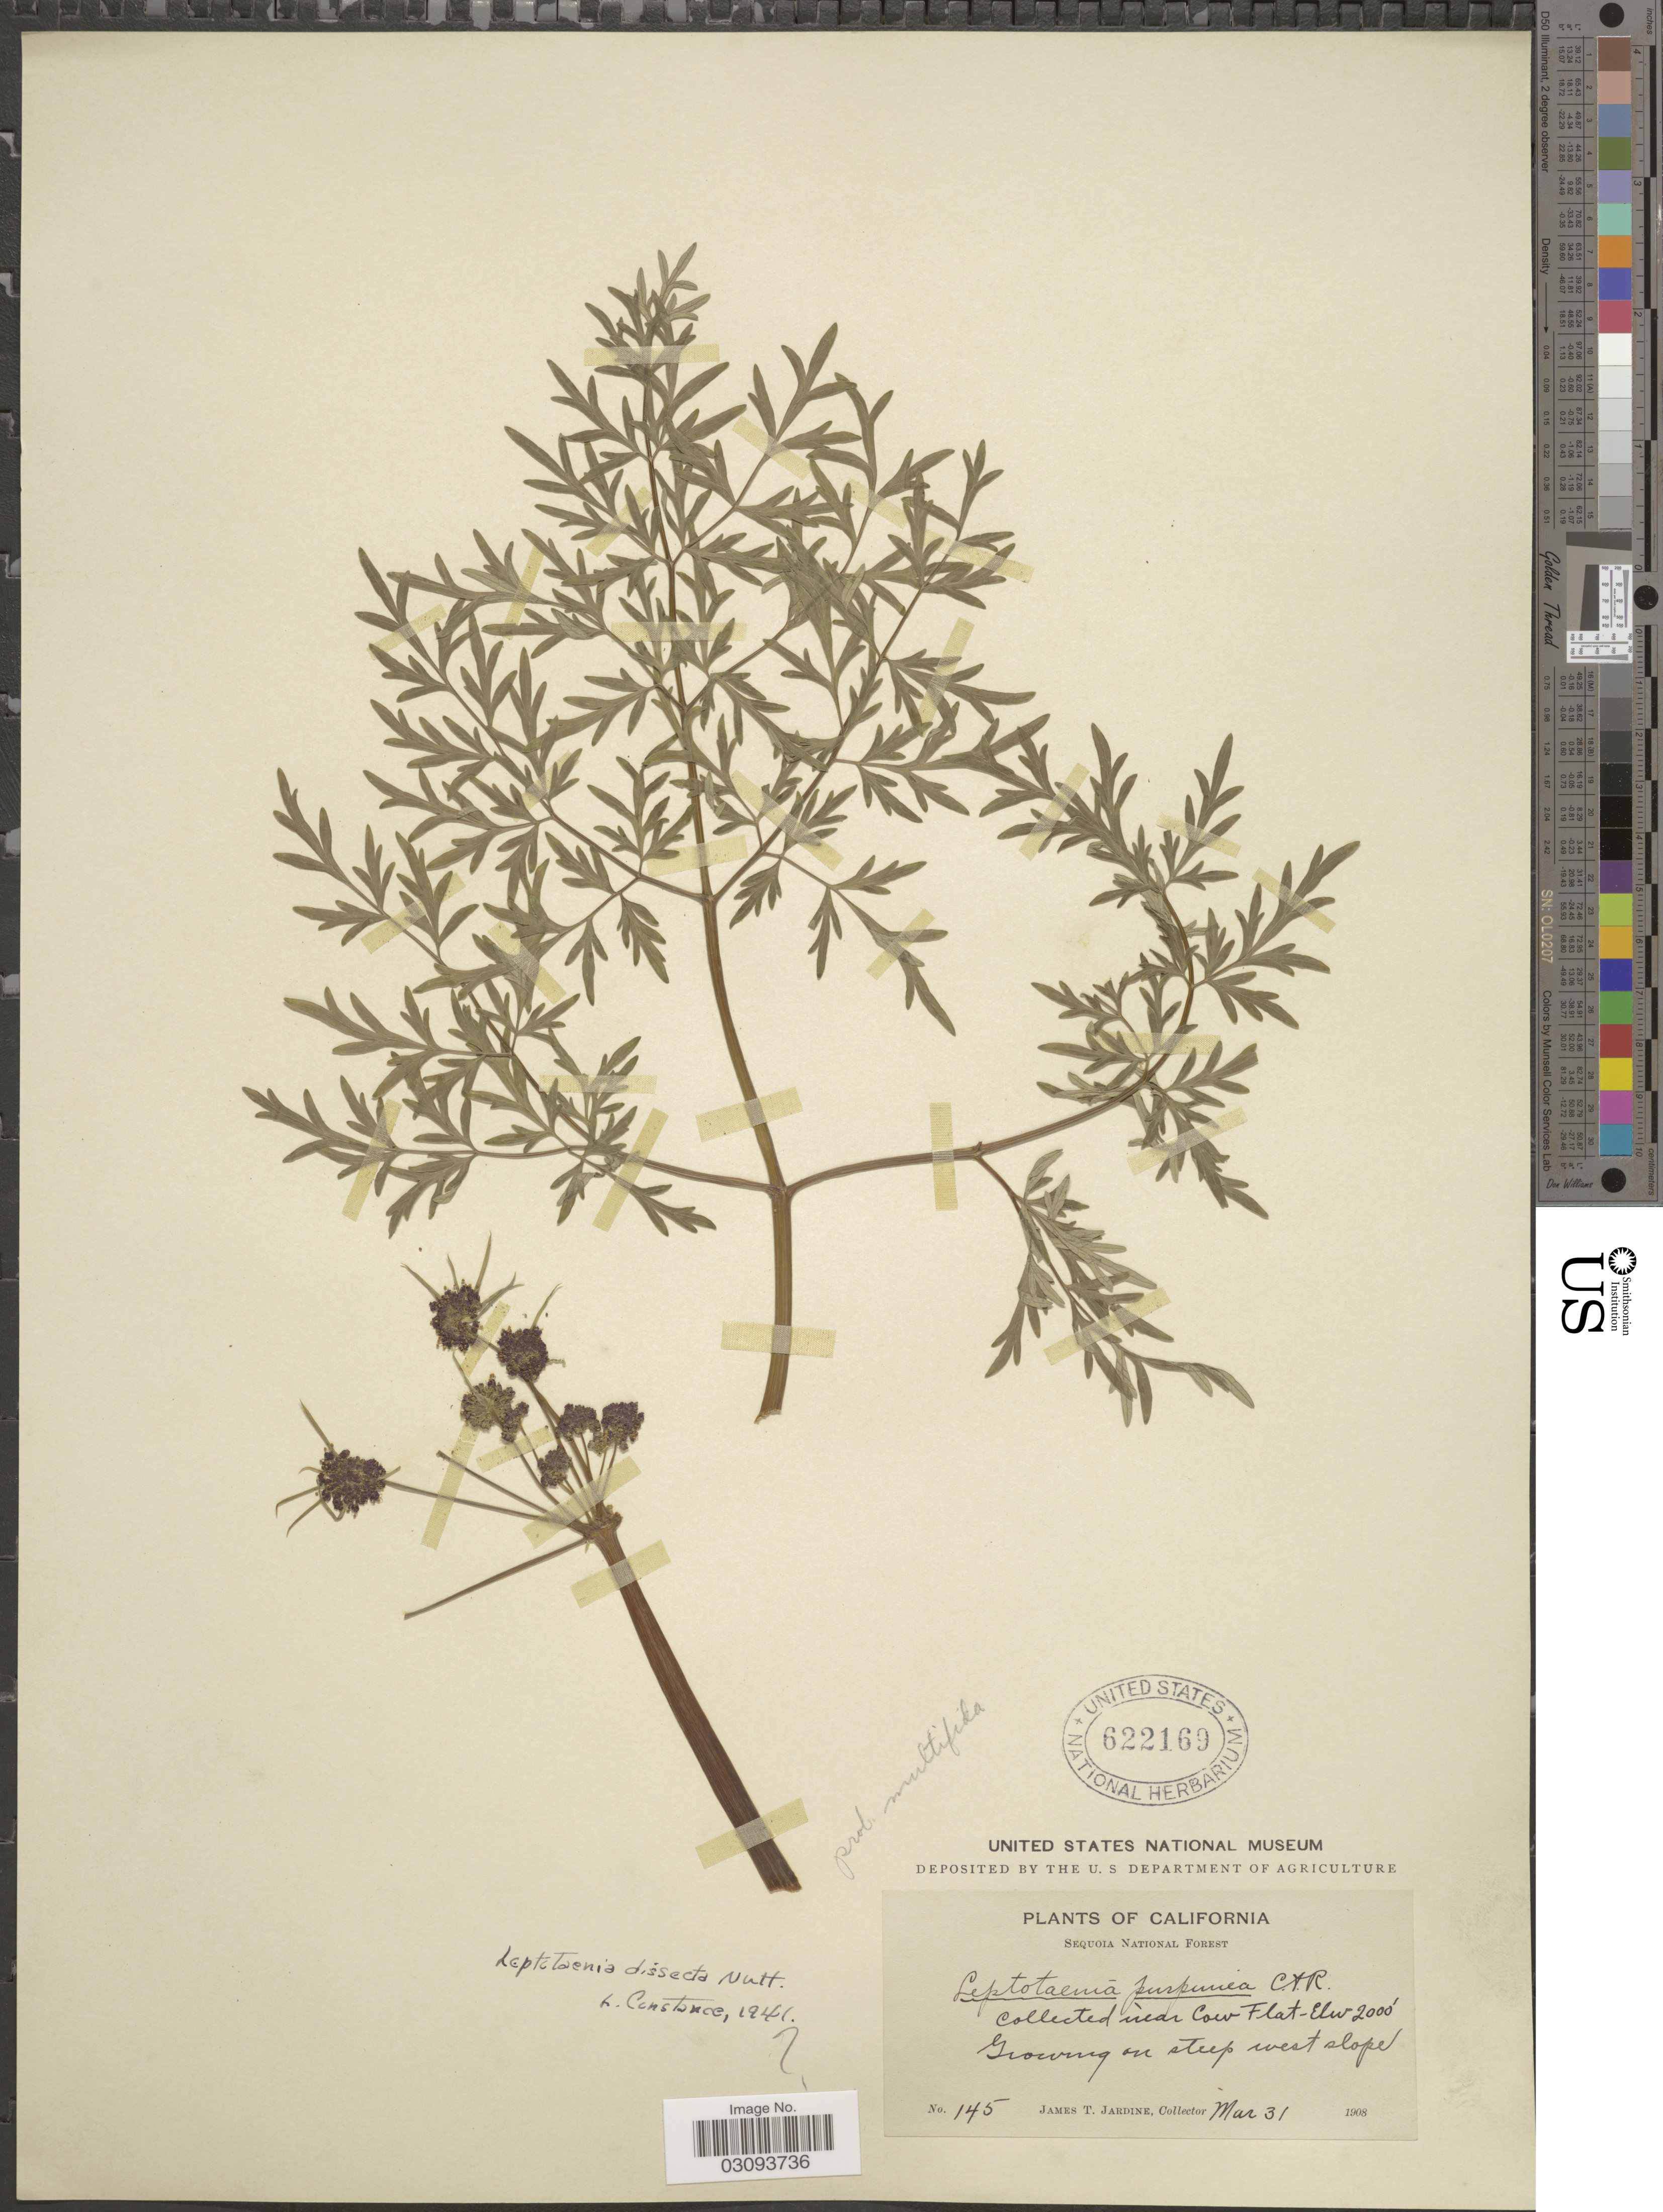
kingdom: Plantae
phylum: Tracheophyta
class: Magnoliopsida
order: Apiales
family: Apiaceae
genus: Lomatium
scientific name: Lomatium dissectum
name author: (Nutt.) Mathias & Constance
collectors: J. T. Jardine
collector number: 145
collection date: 1908-03-31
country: United States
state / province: California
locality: Sequoia National Forest, near Cow Flat.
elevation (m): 610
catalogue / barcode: US 622169